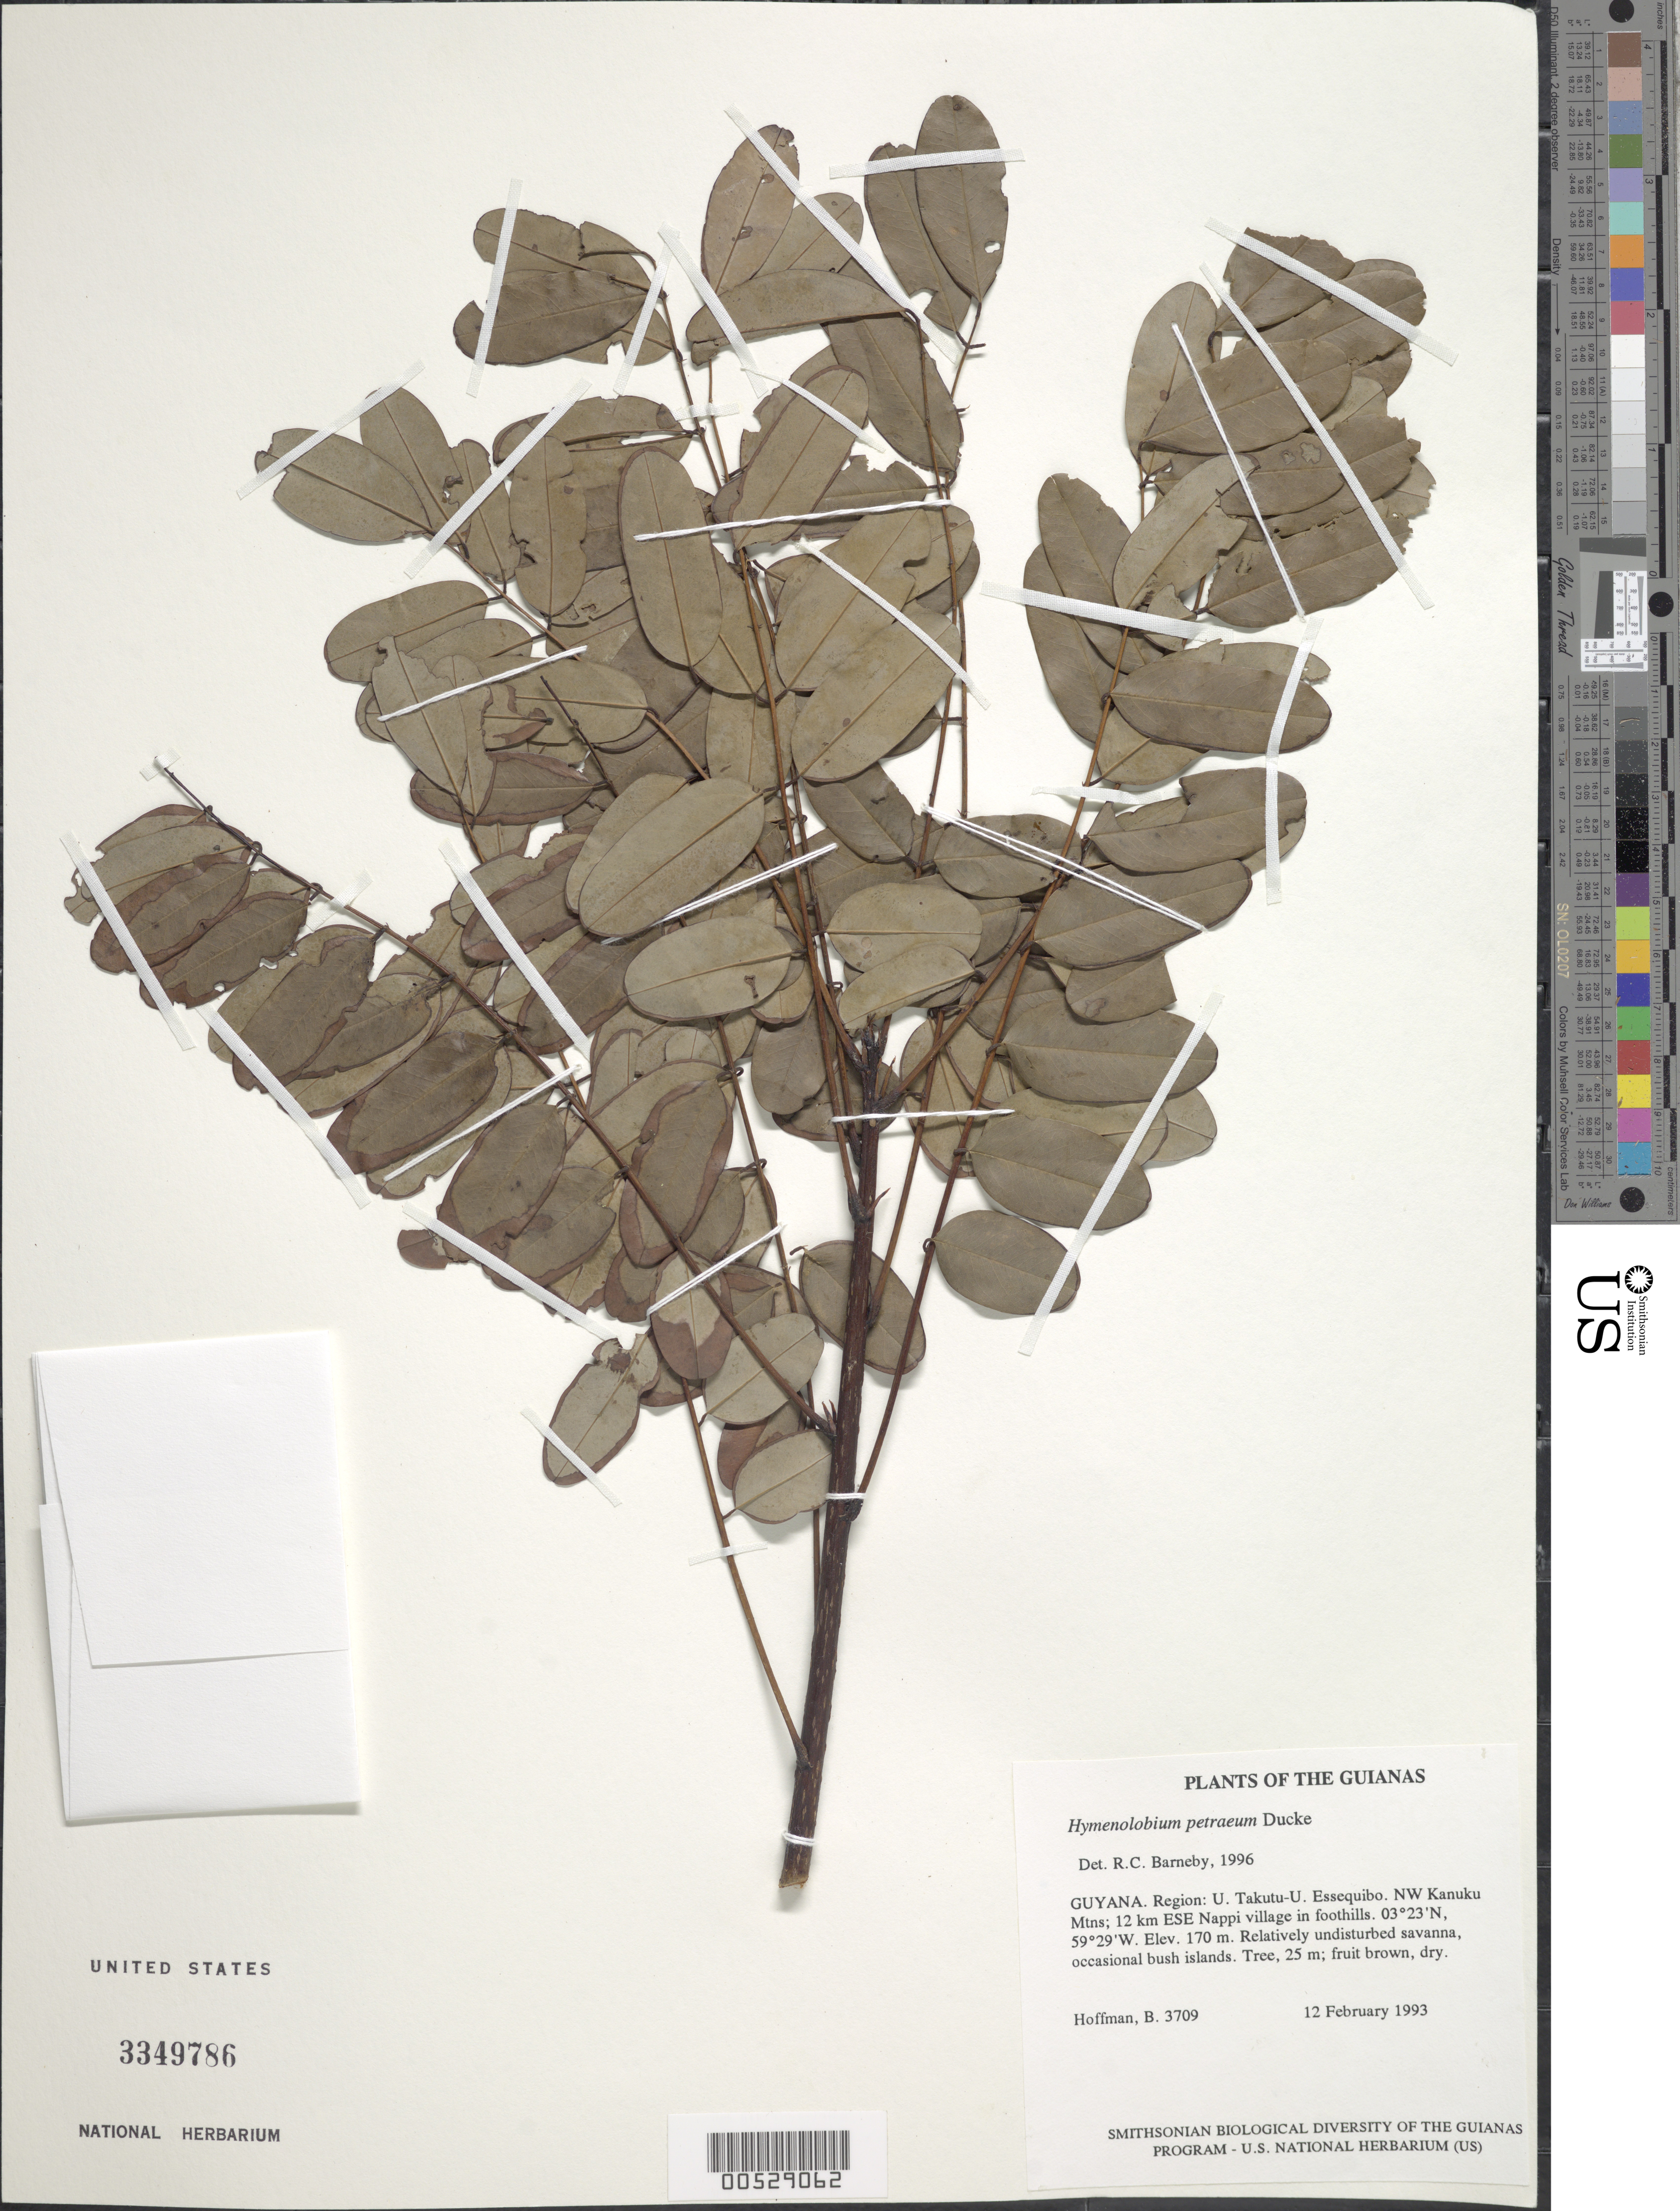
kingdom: Plantae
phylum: Tracheophyta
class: Magnoliopsida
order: Fabales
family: Fabaceae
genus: Hymenolobium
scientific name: Hymenolobium petraeum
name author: Ducke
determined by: Barneby, Rupert C., (NY)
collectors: B. Hoffman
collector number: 3709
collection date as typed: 12 February 1993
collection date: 1993-02-12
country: Guyana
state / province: U. Takutu-U. Essequibo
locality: NW Kanuku Mountains; 12 km ESE of Nappi village in foothills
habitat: Relatively undisturbed savanna, occasional bush islands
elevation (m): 170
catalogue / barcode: US 3349786